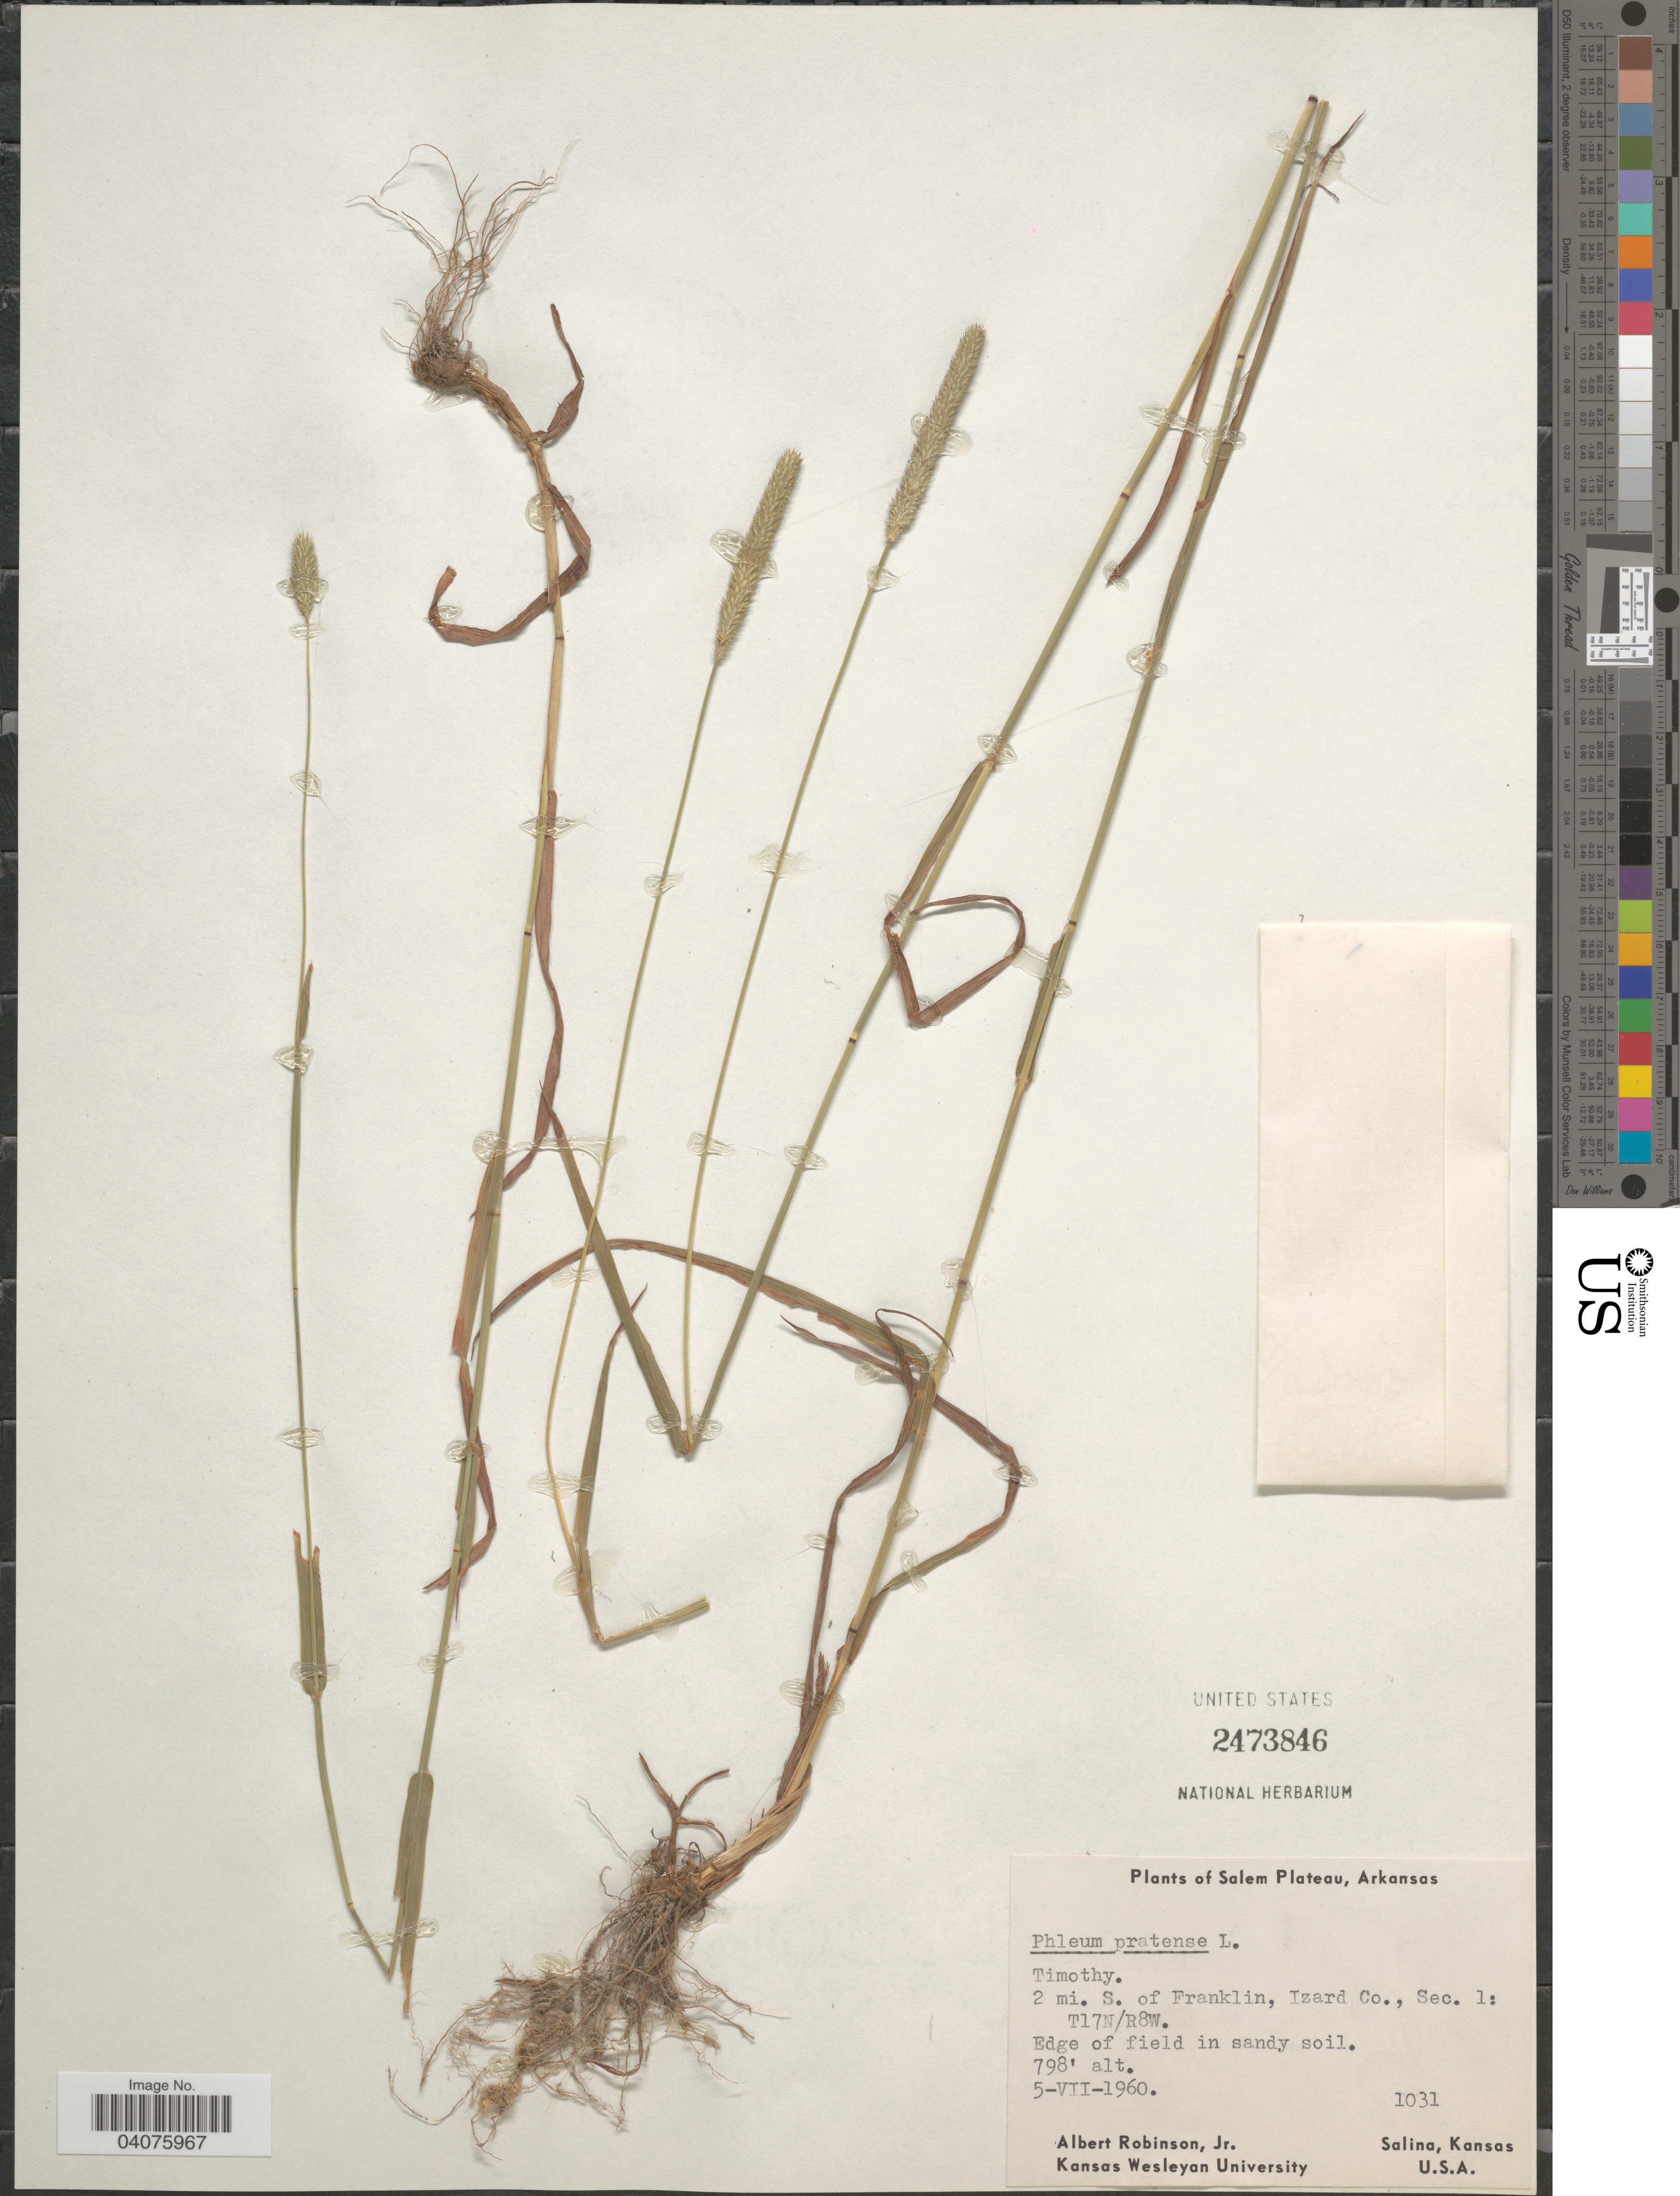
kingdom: Plantae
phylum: Tracheophyta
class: Liliopsida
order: Poales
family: Poaceae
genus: Phleum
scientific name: Phleum pratense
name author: L.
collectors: A. Robinson Jr.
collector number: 1031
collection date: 1960-07-05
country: United States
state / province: Arkansas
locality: Salem Plateau. Timothy. 2 mi. S. of Franklin, Izard Co., Sec. 1: T17N/R8W.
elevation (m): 243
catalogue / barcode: US 2473846